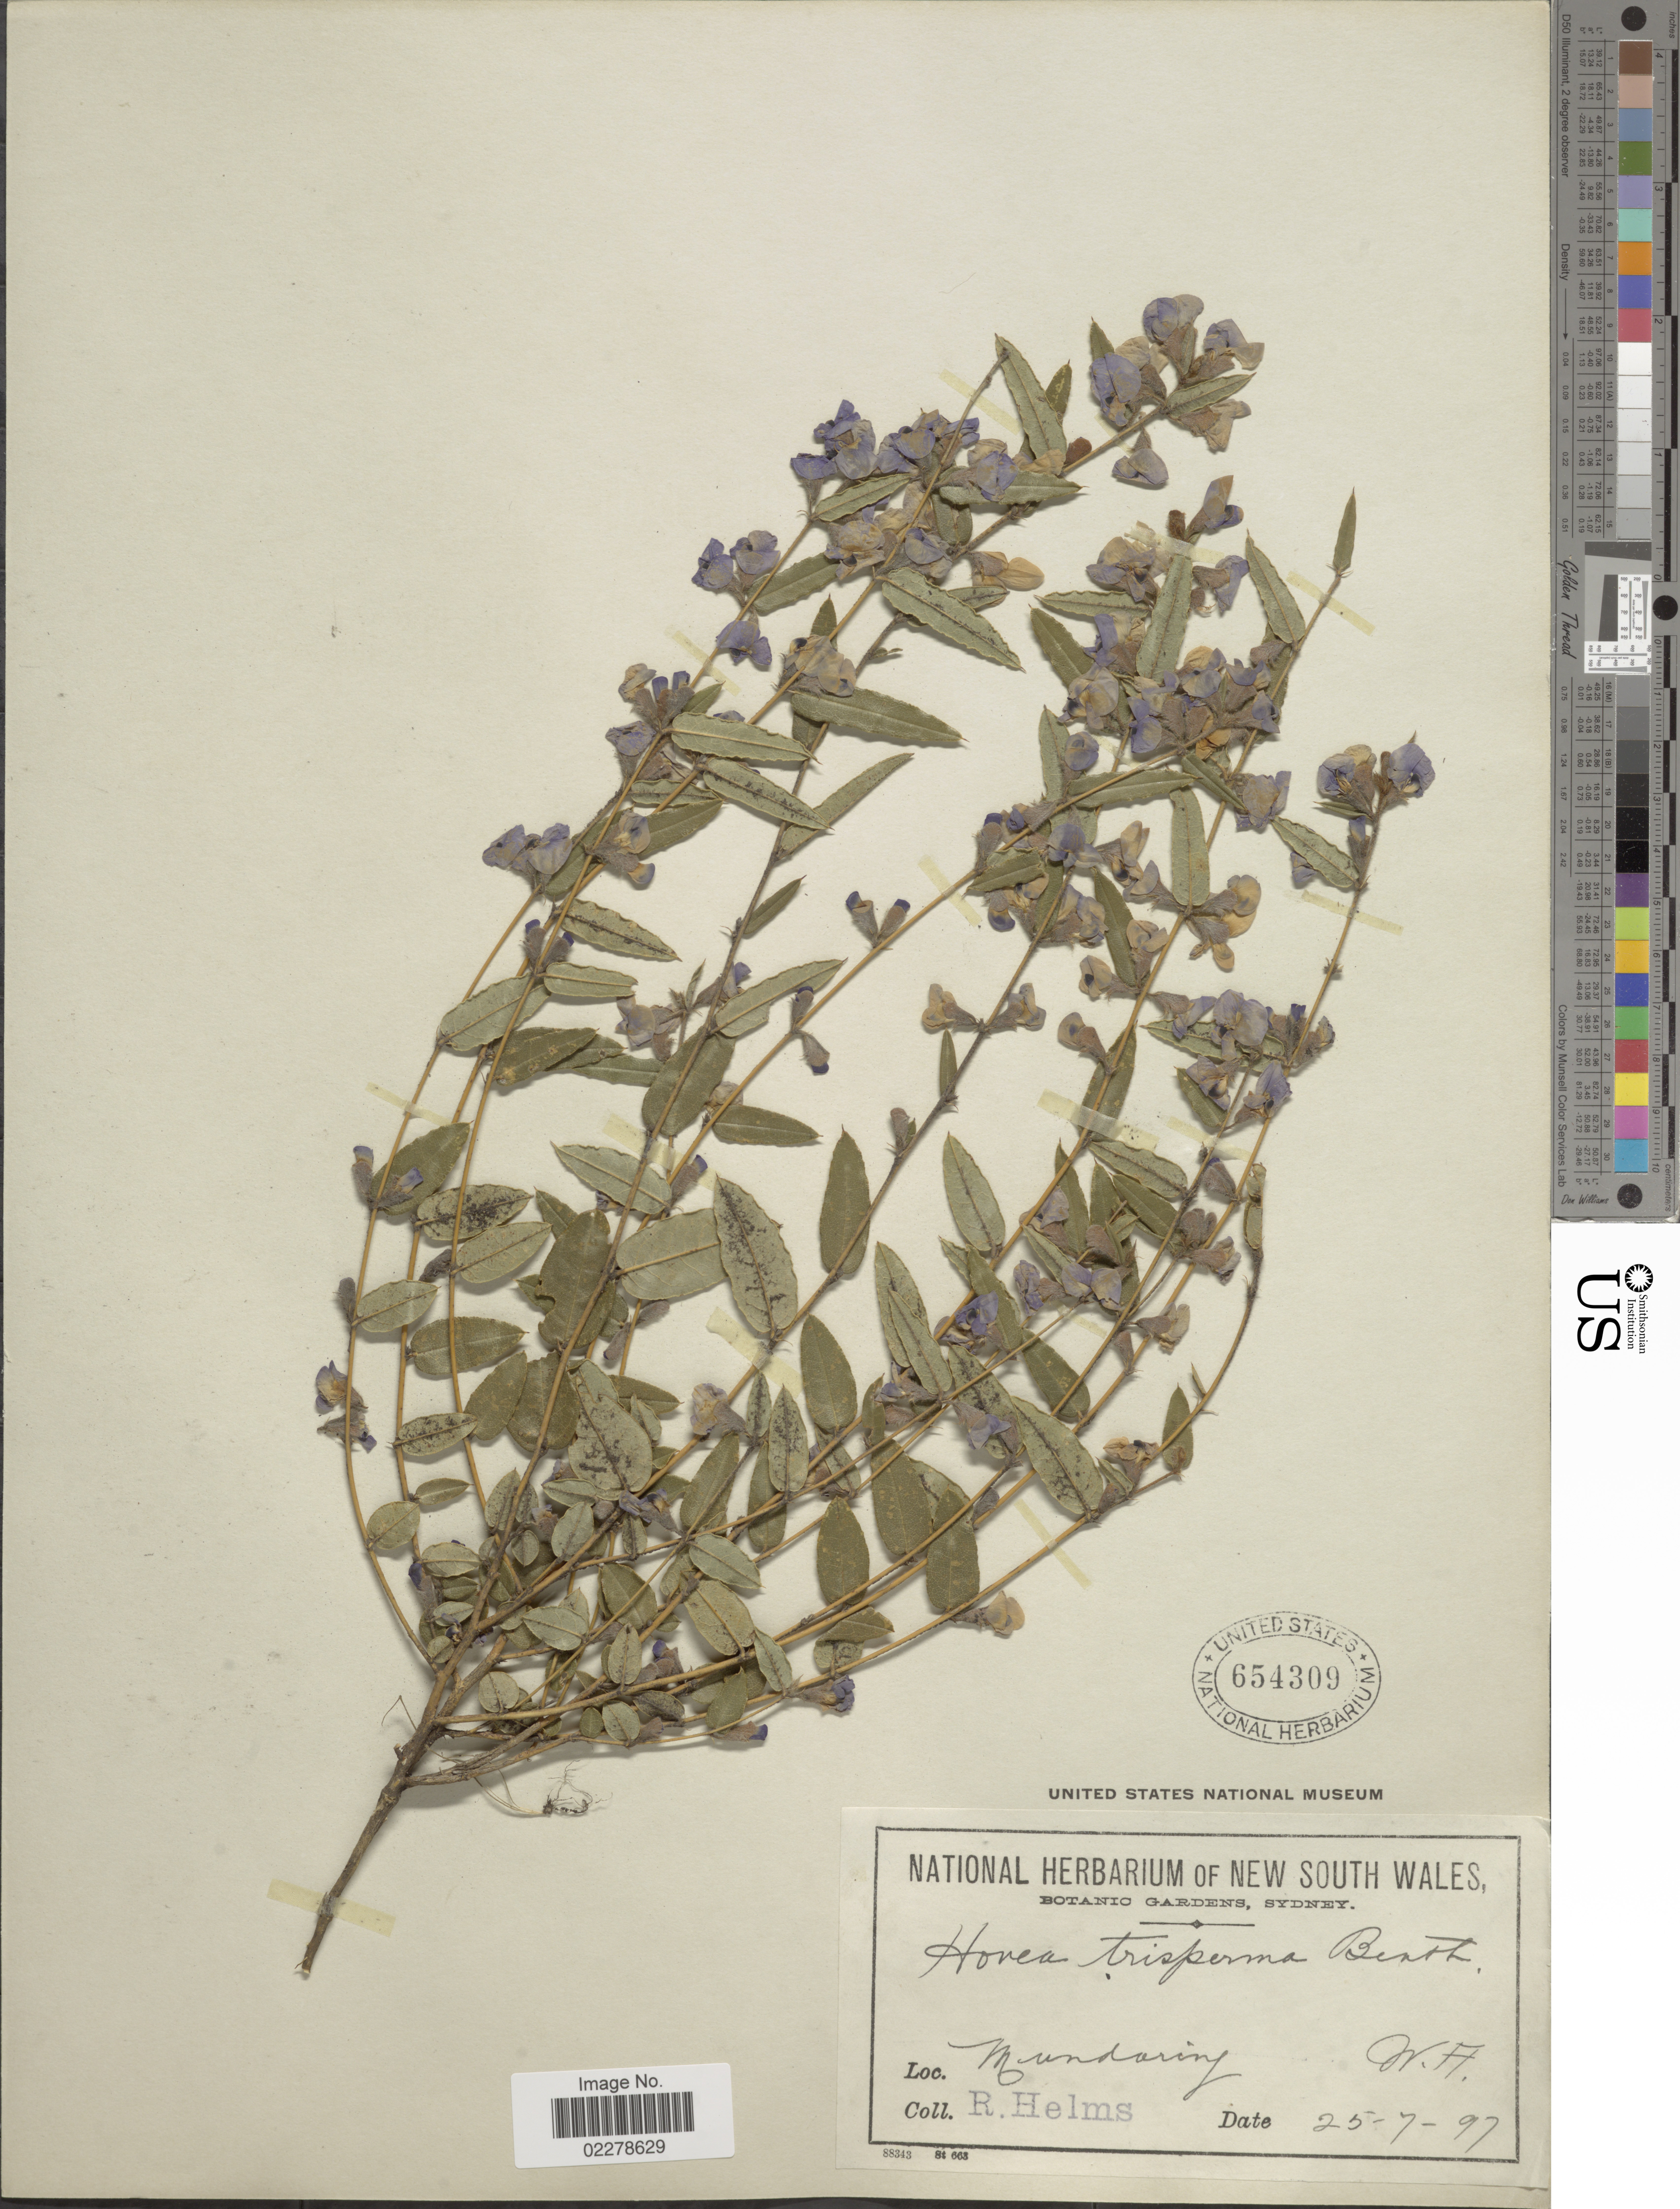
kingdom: Plantae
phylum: Tracheophyta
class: Magnoliopsida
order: Fabales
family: Fabaceae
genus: Hovea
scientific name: Hovea trisperma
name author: Benth.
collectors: R. Helms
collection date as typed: Transcribed d/m/y: 25/7/97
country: Australia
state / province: Western Australia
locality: Mundaring, W.A.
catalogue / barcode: US 654309